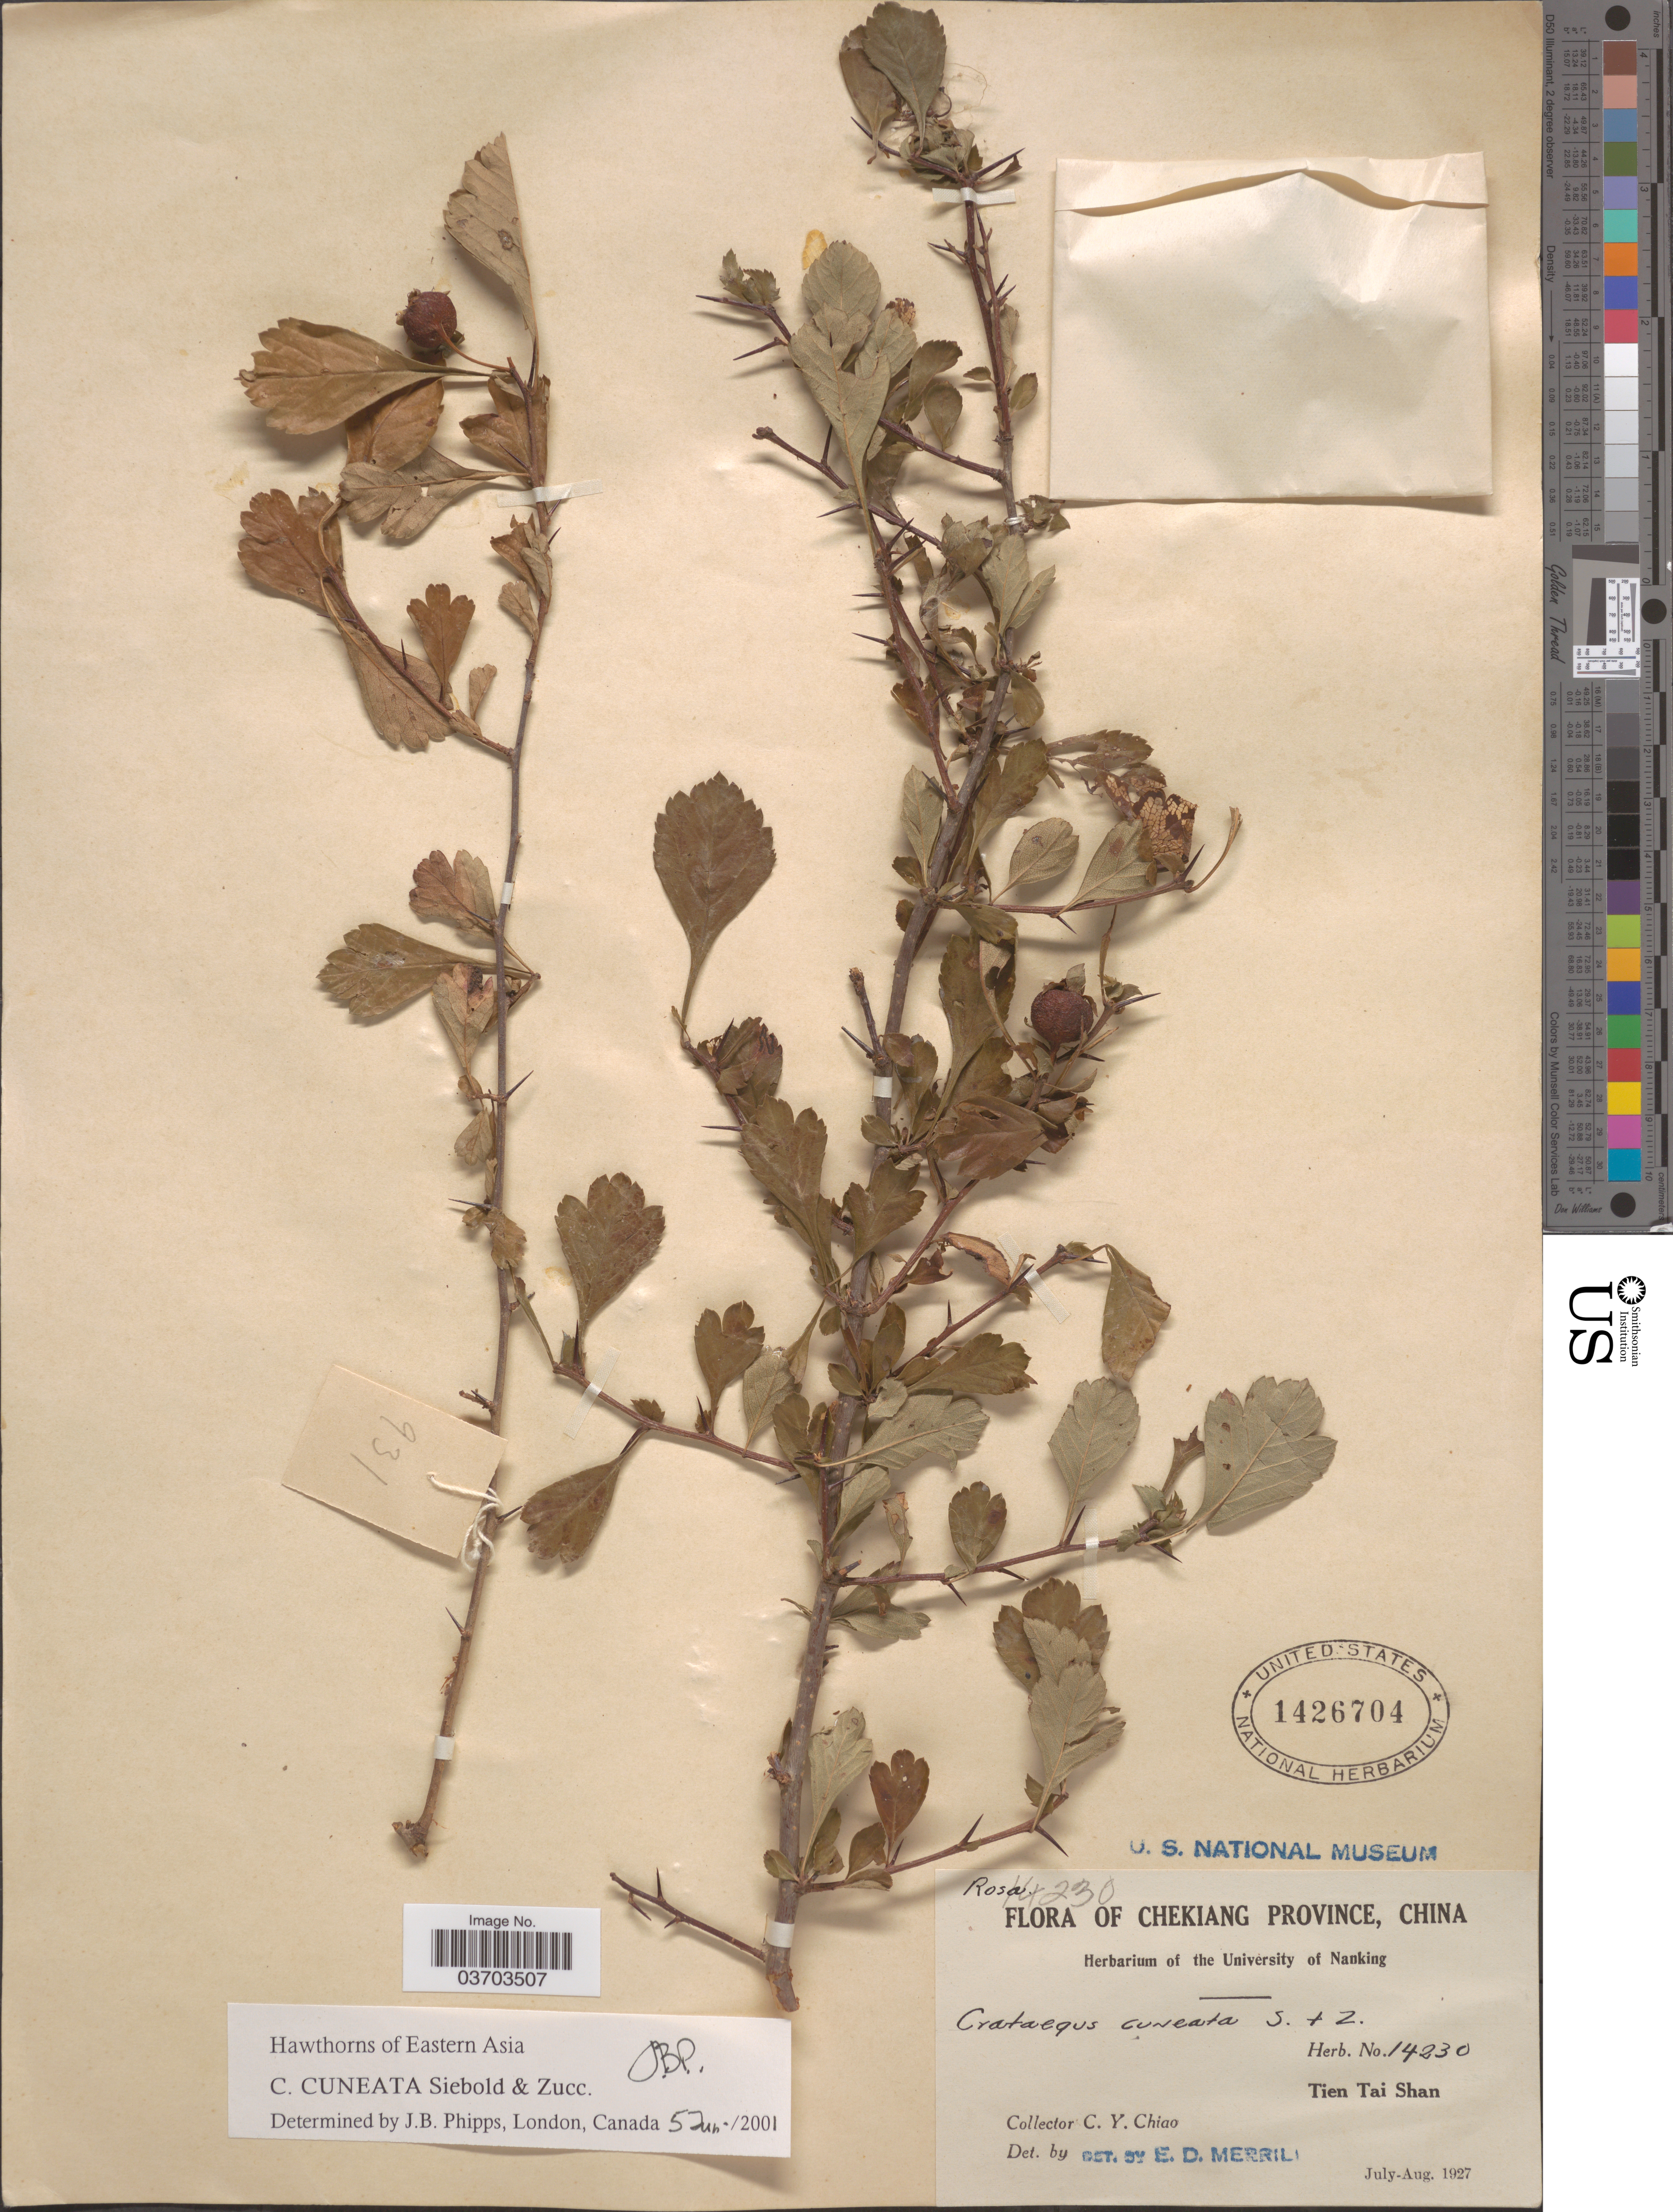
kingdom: Plantae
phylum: Tracheophyta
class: Magnoliopsida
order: Rosales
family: Rosaceae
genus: Crataegus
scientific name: Crataegus cuneata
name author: Siebold & Zucc.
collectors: C. Y. Chiao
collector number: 14230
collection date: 1927-07/1927-08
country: China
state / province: Zhejiang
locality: Chekiang Province. Tien Tai Shan.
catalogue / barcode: US 1426704